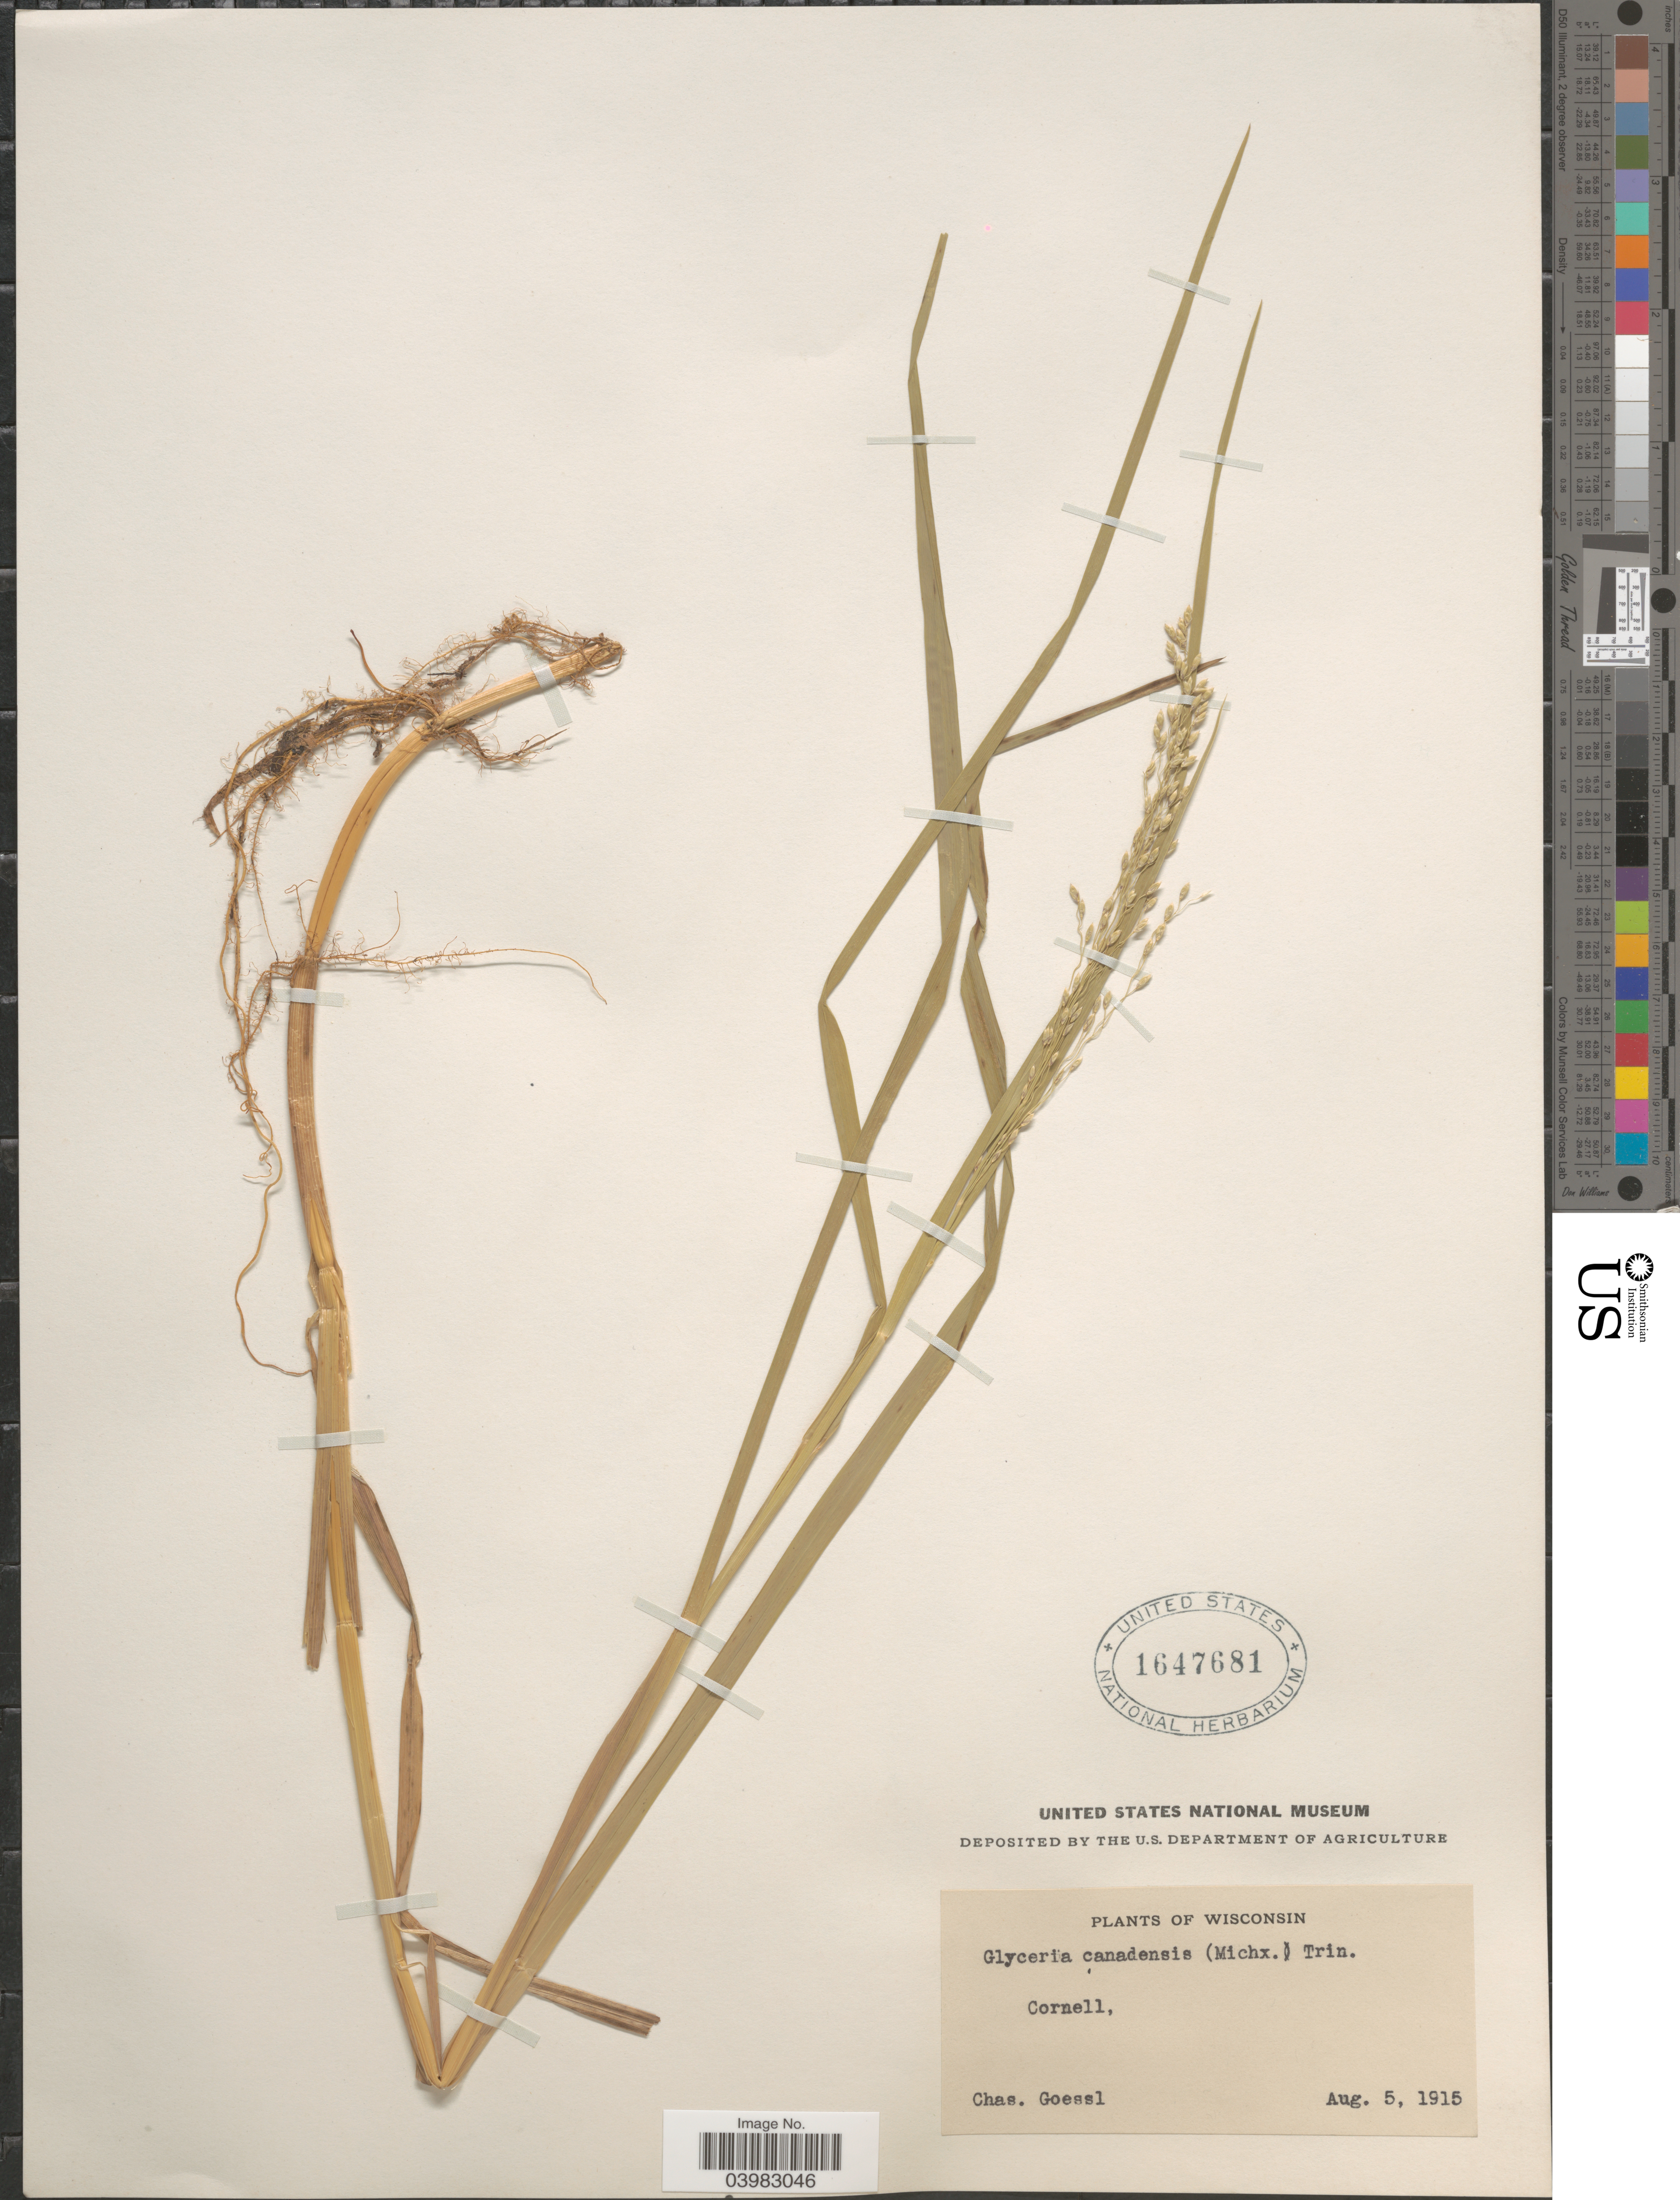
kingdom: Plantae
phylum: Tracheophyta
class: Liliopsida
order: Poales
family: Poaceae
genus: Glyceria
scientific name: Glyceria canadensis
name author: (Michx.) Trin.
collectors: C. Goessl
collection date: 1915-08-05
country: United States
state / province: Wisconsin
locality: Cornell.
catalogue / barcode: US 1647681